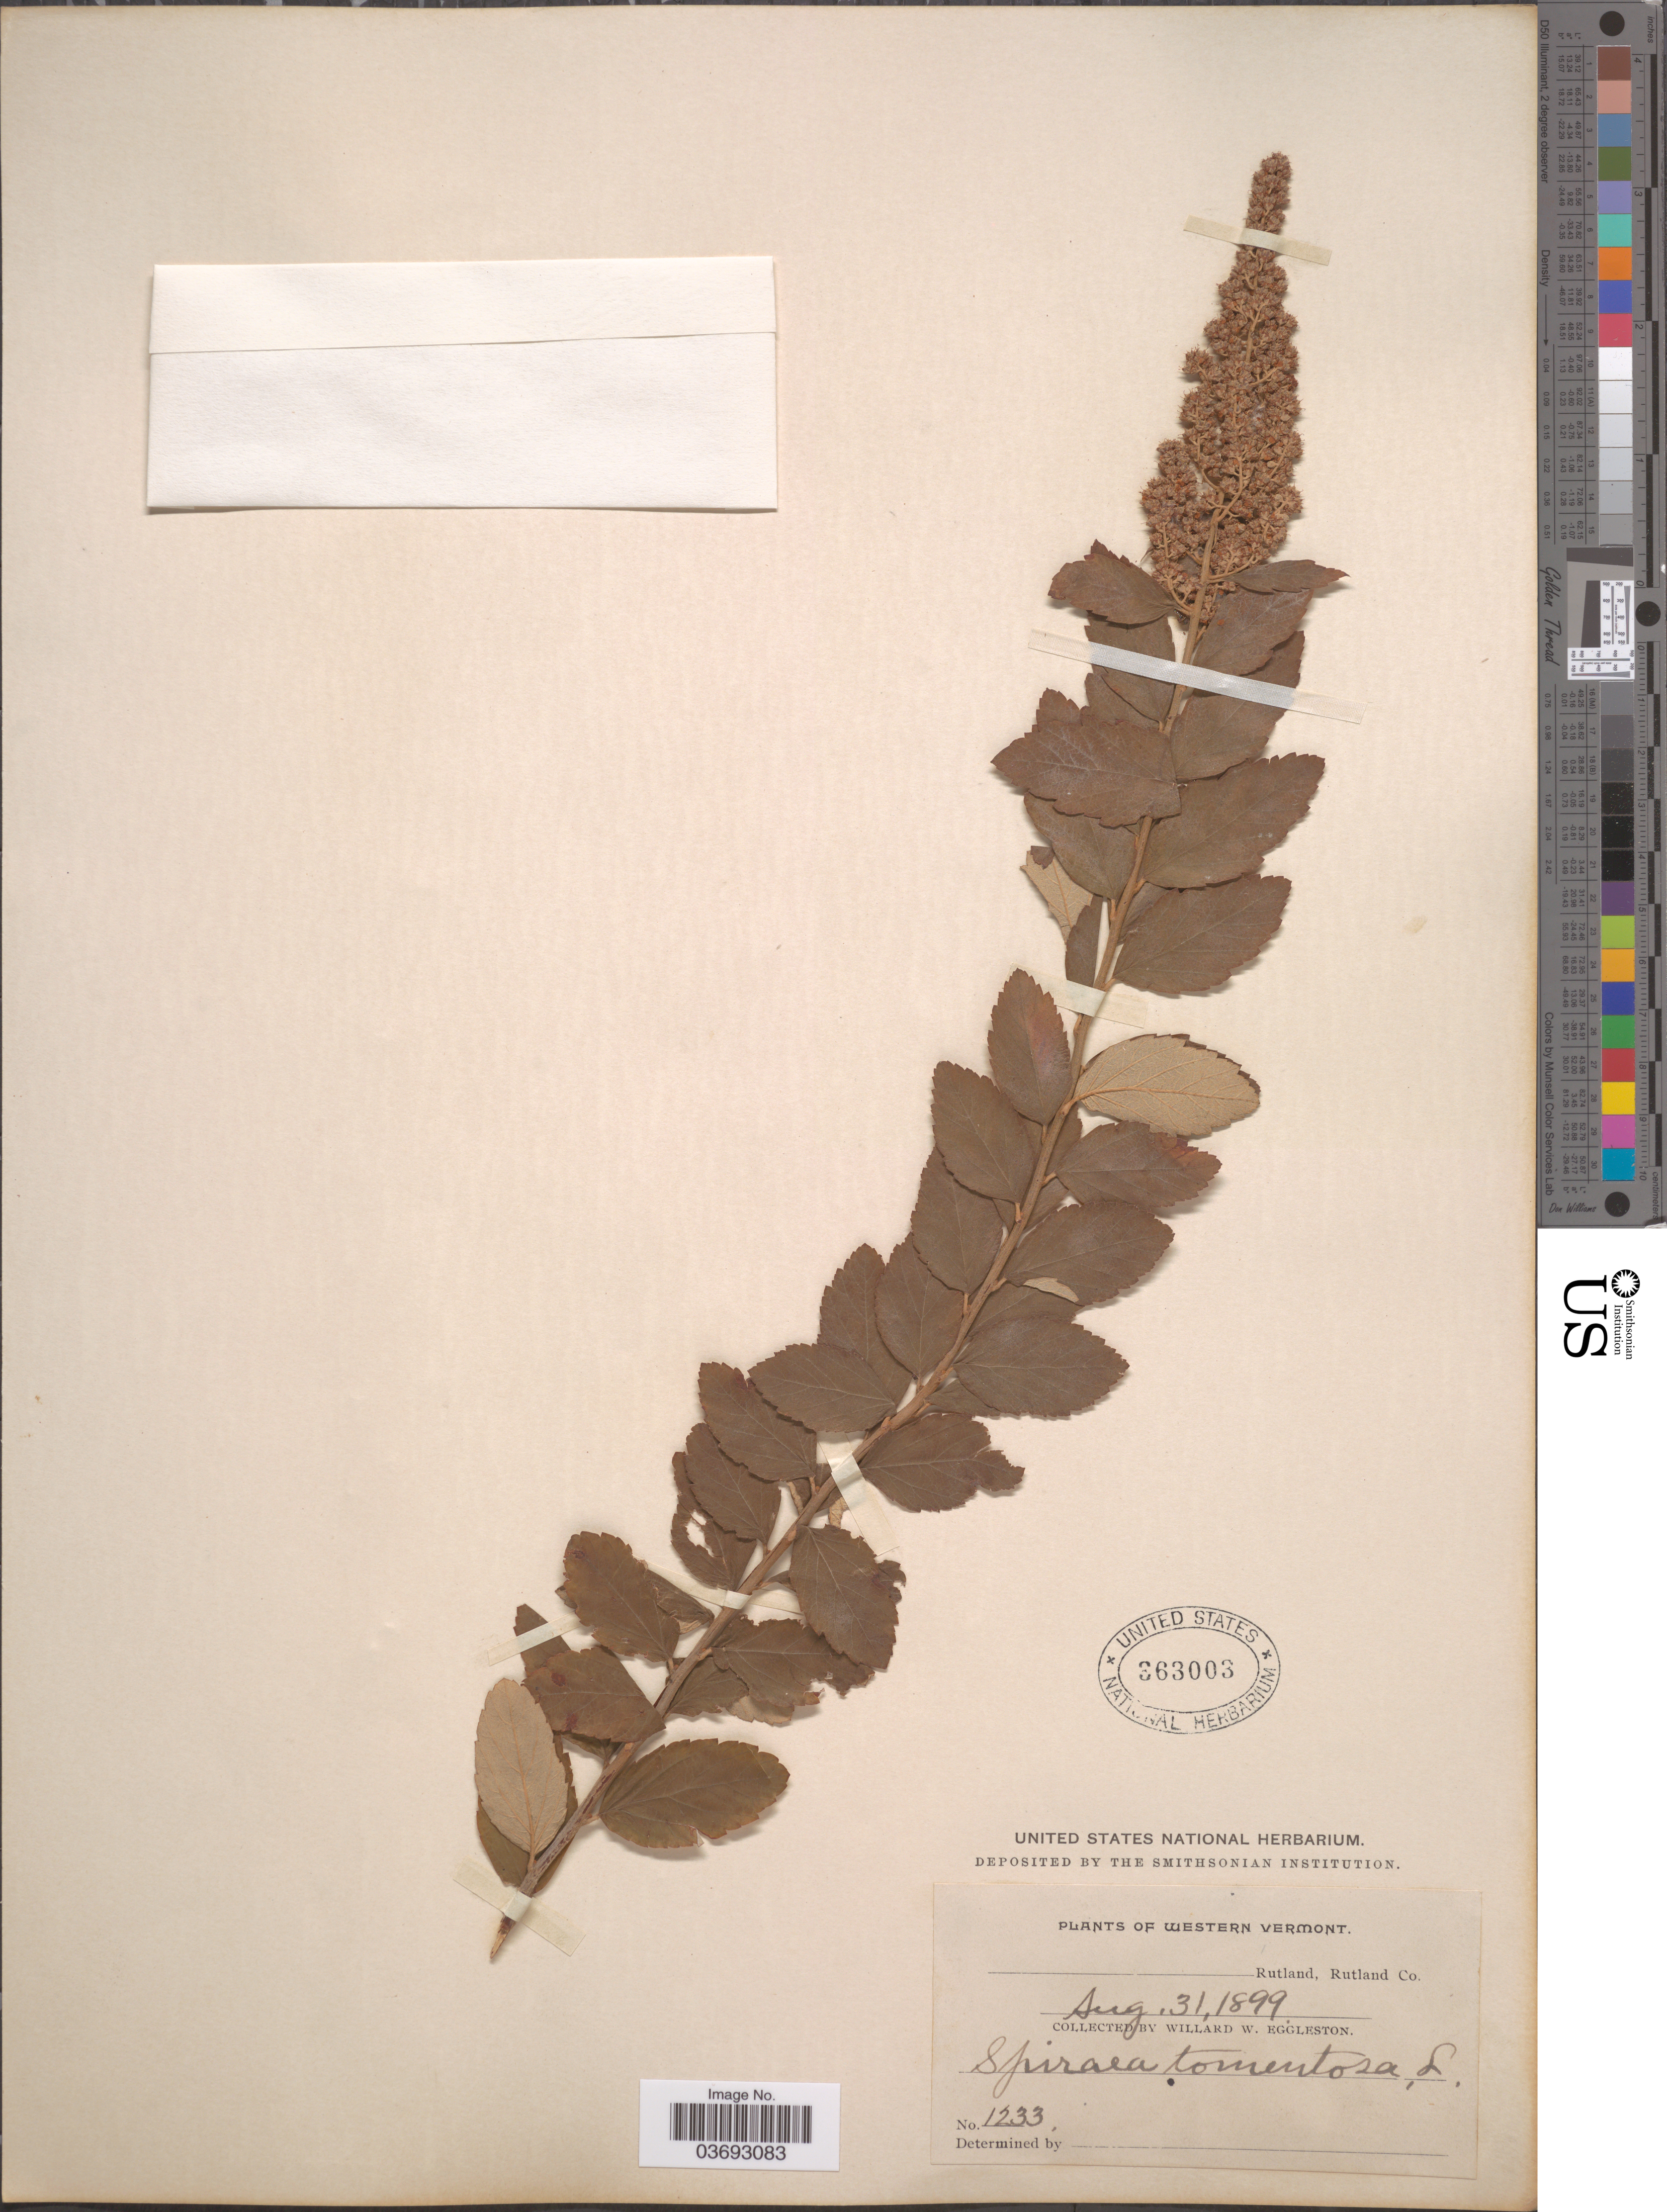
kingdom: Plantae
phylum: Tracheophyta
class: Magnoliopsida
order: Rosales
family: Rosaceae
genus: Spiraea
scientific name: Spiraea tomentosa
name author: L.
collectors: W. W. Eggleston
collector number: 1233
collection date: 1899-08-31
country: United States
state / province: Vermont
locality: Western Vermont. Rutland, Rutland Co.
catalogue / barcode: US 363003